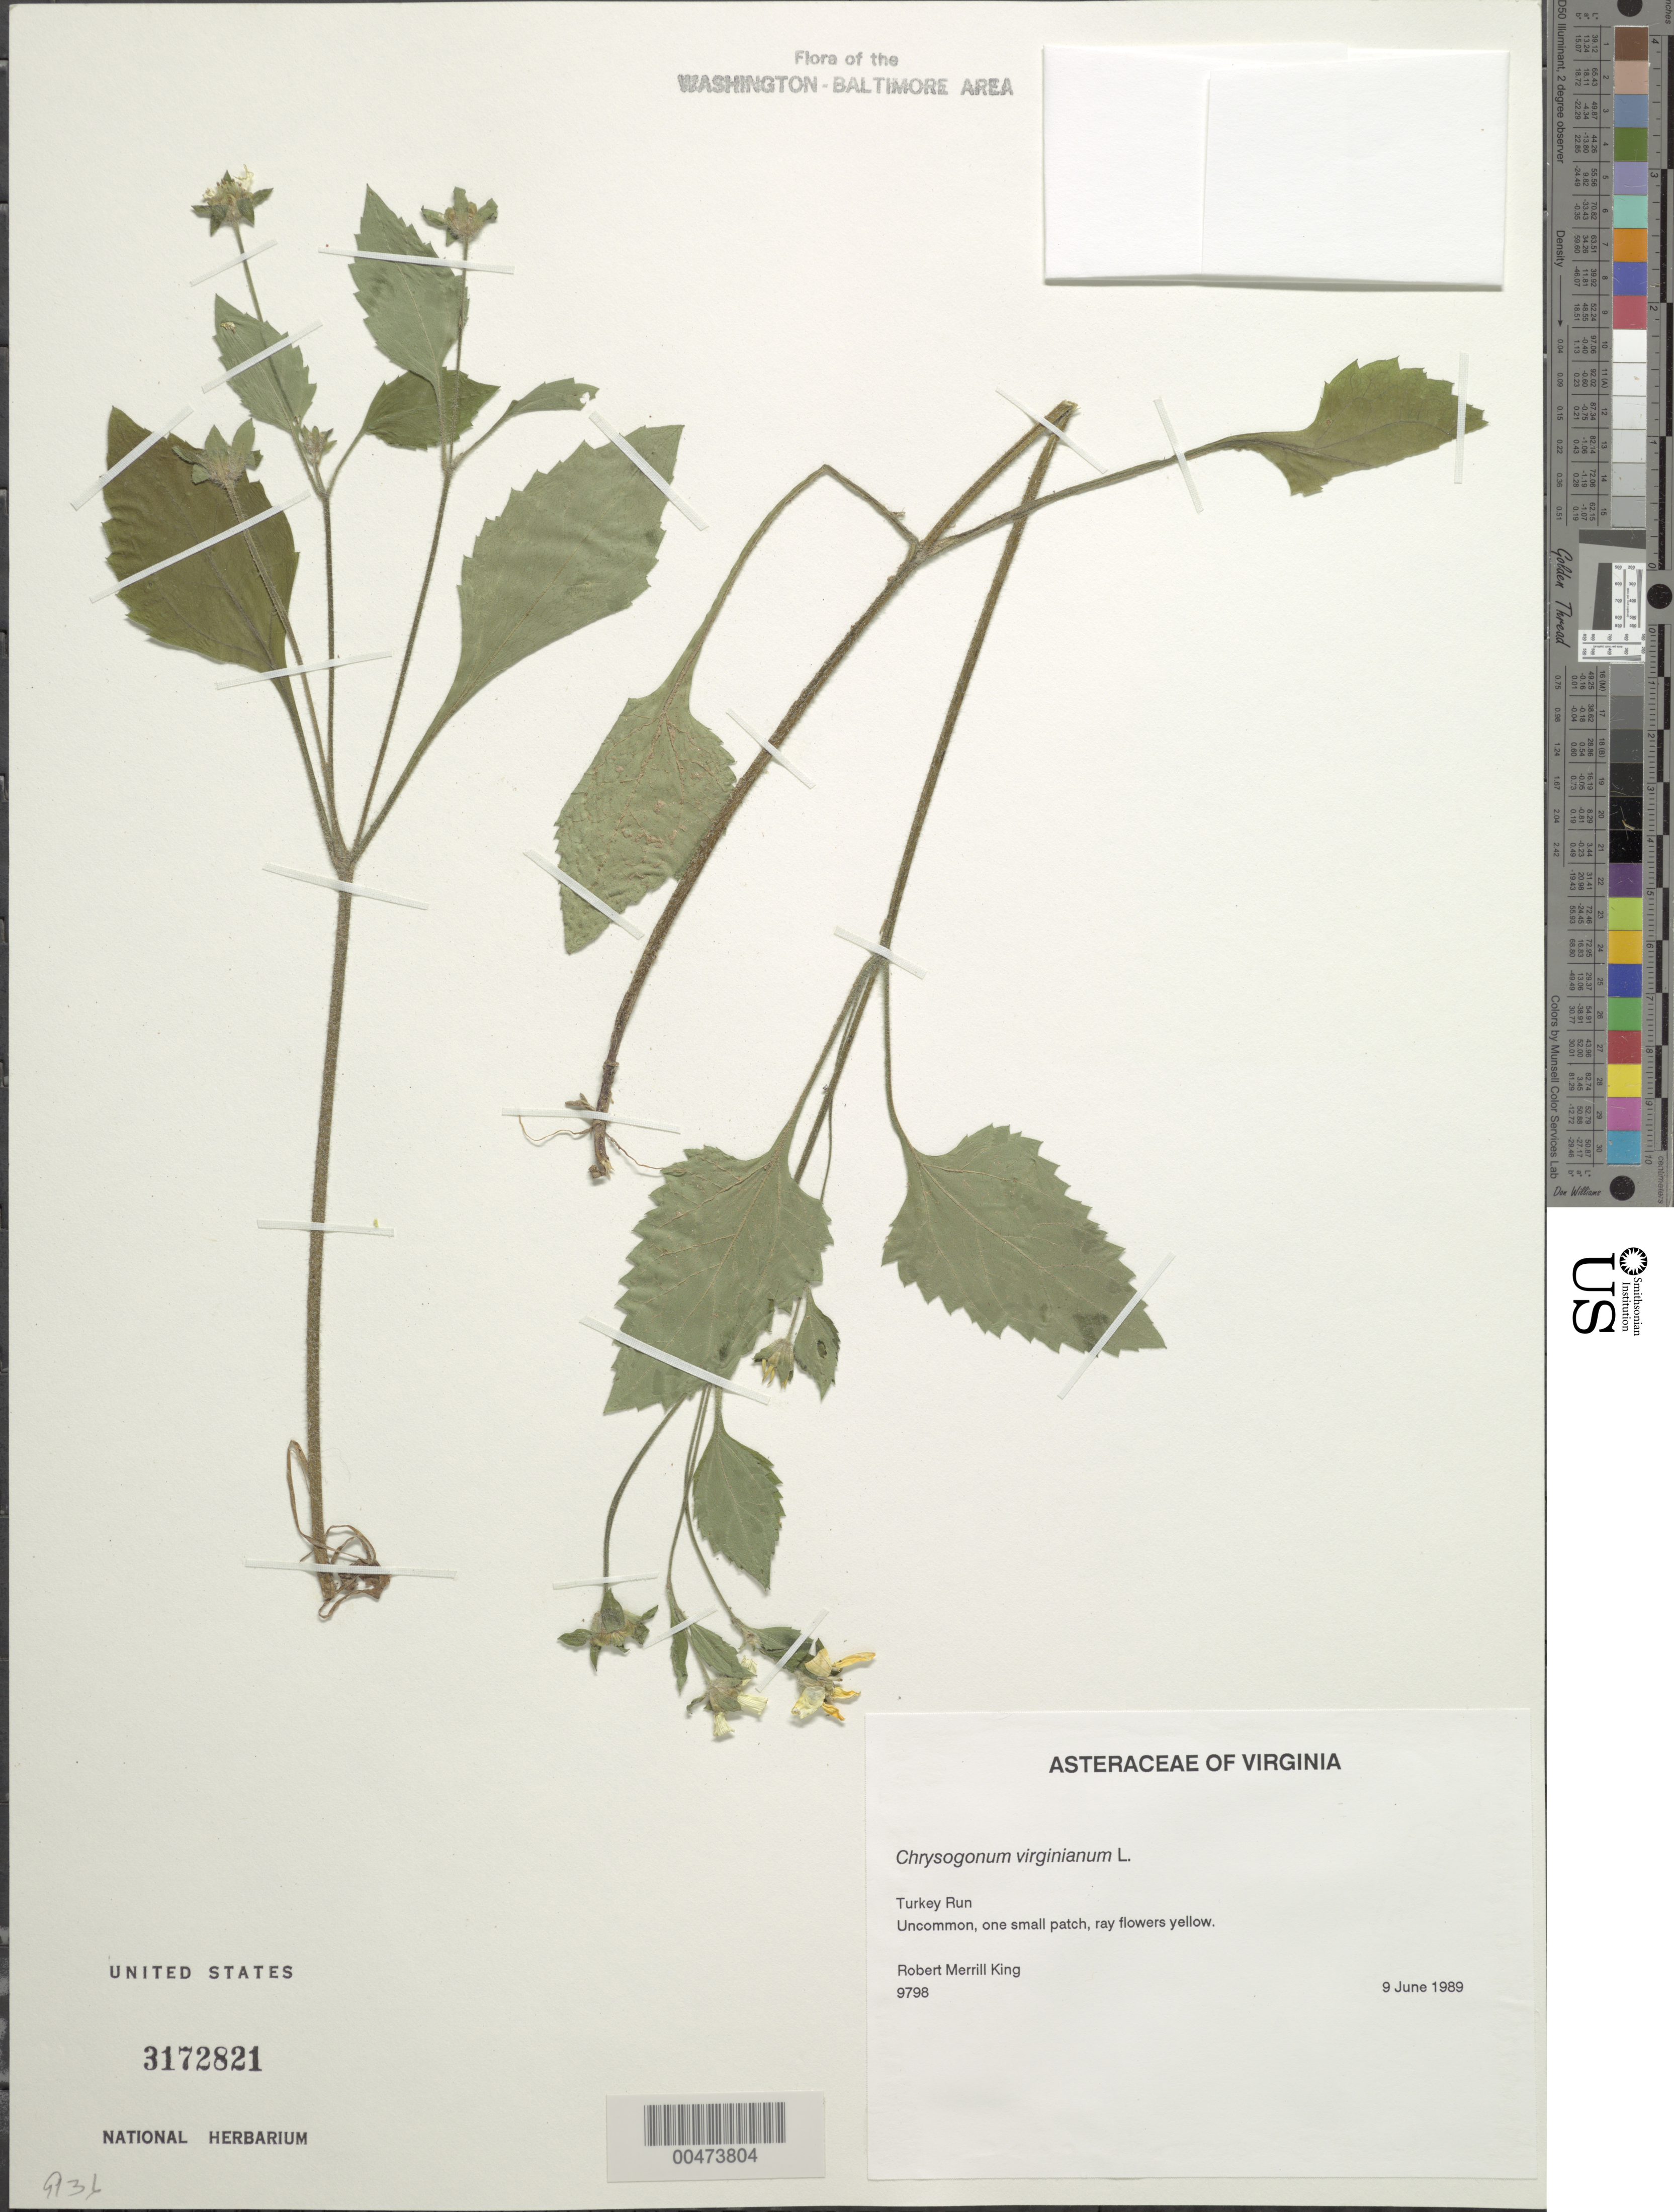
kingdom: Plantae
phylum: Tracheophyta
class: Magnoliopsida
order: Asterales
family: Asteraceae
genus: Chrysogonum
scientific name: Chrysogonum virginianum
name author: L.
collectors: R. M. King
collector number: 9798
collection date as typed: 09 Jun 1989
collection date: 1989-06-09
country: United States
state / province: Virginia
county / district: Fairfax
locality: Turkey Run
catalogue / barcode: US 3172821